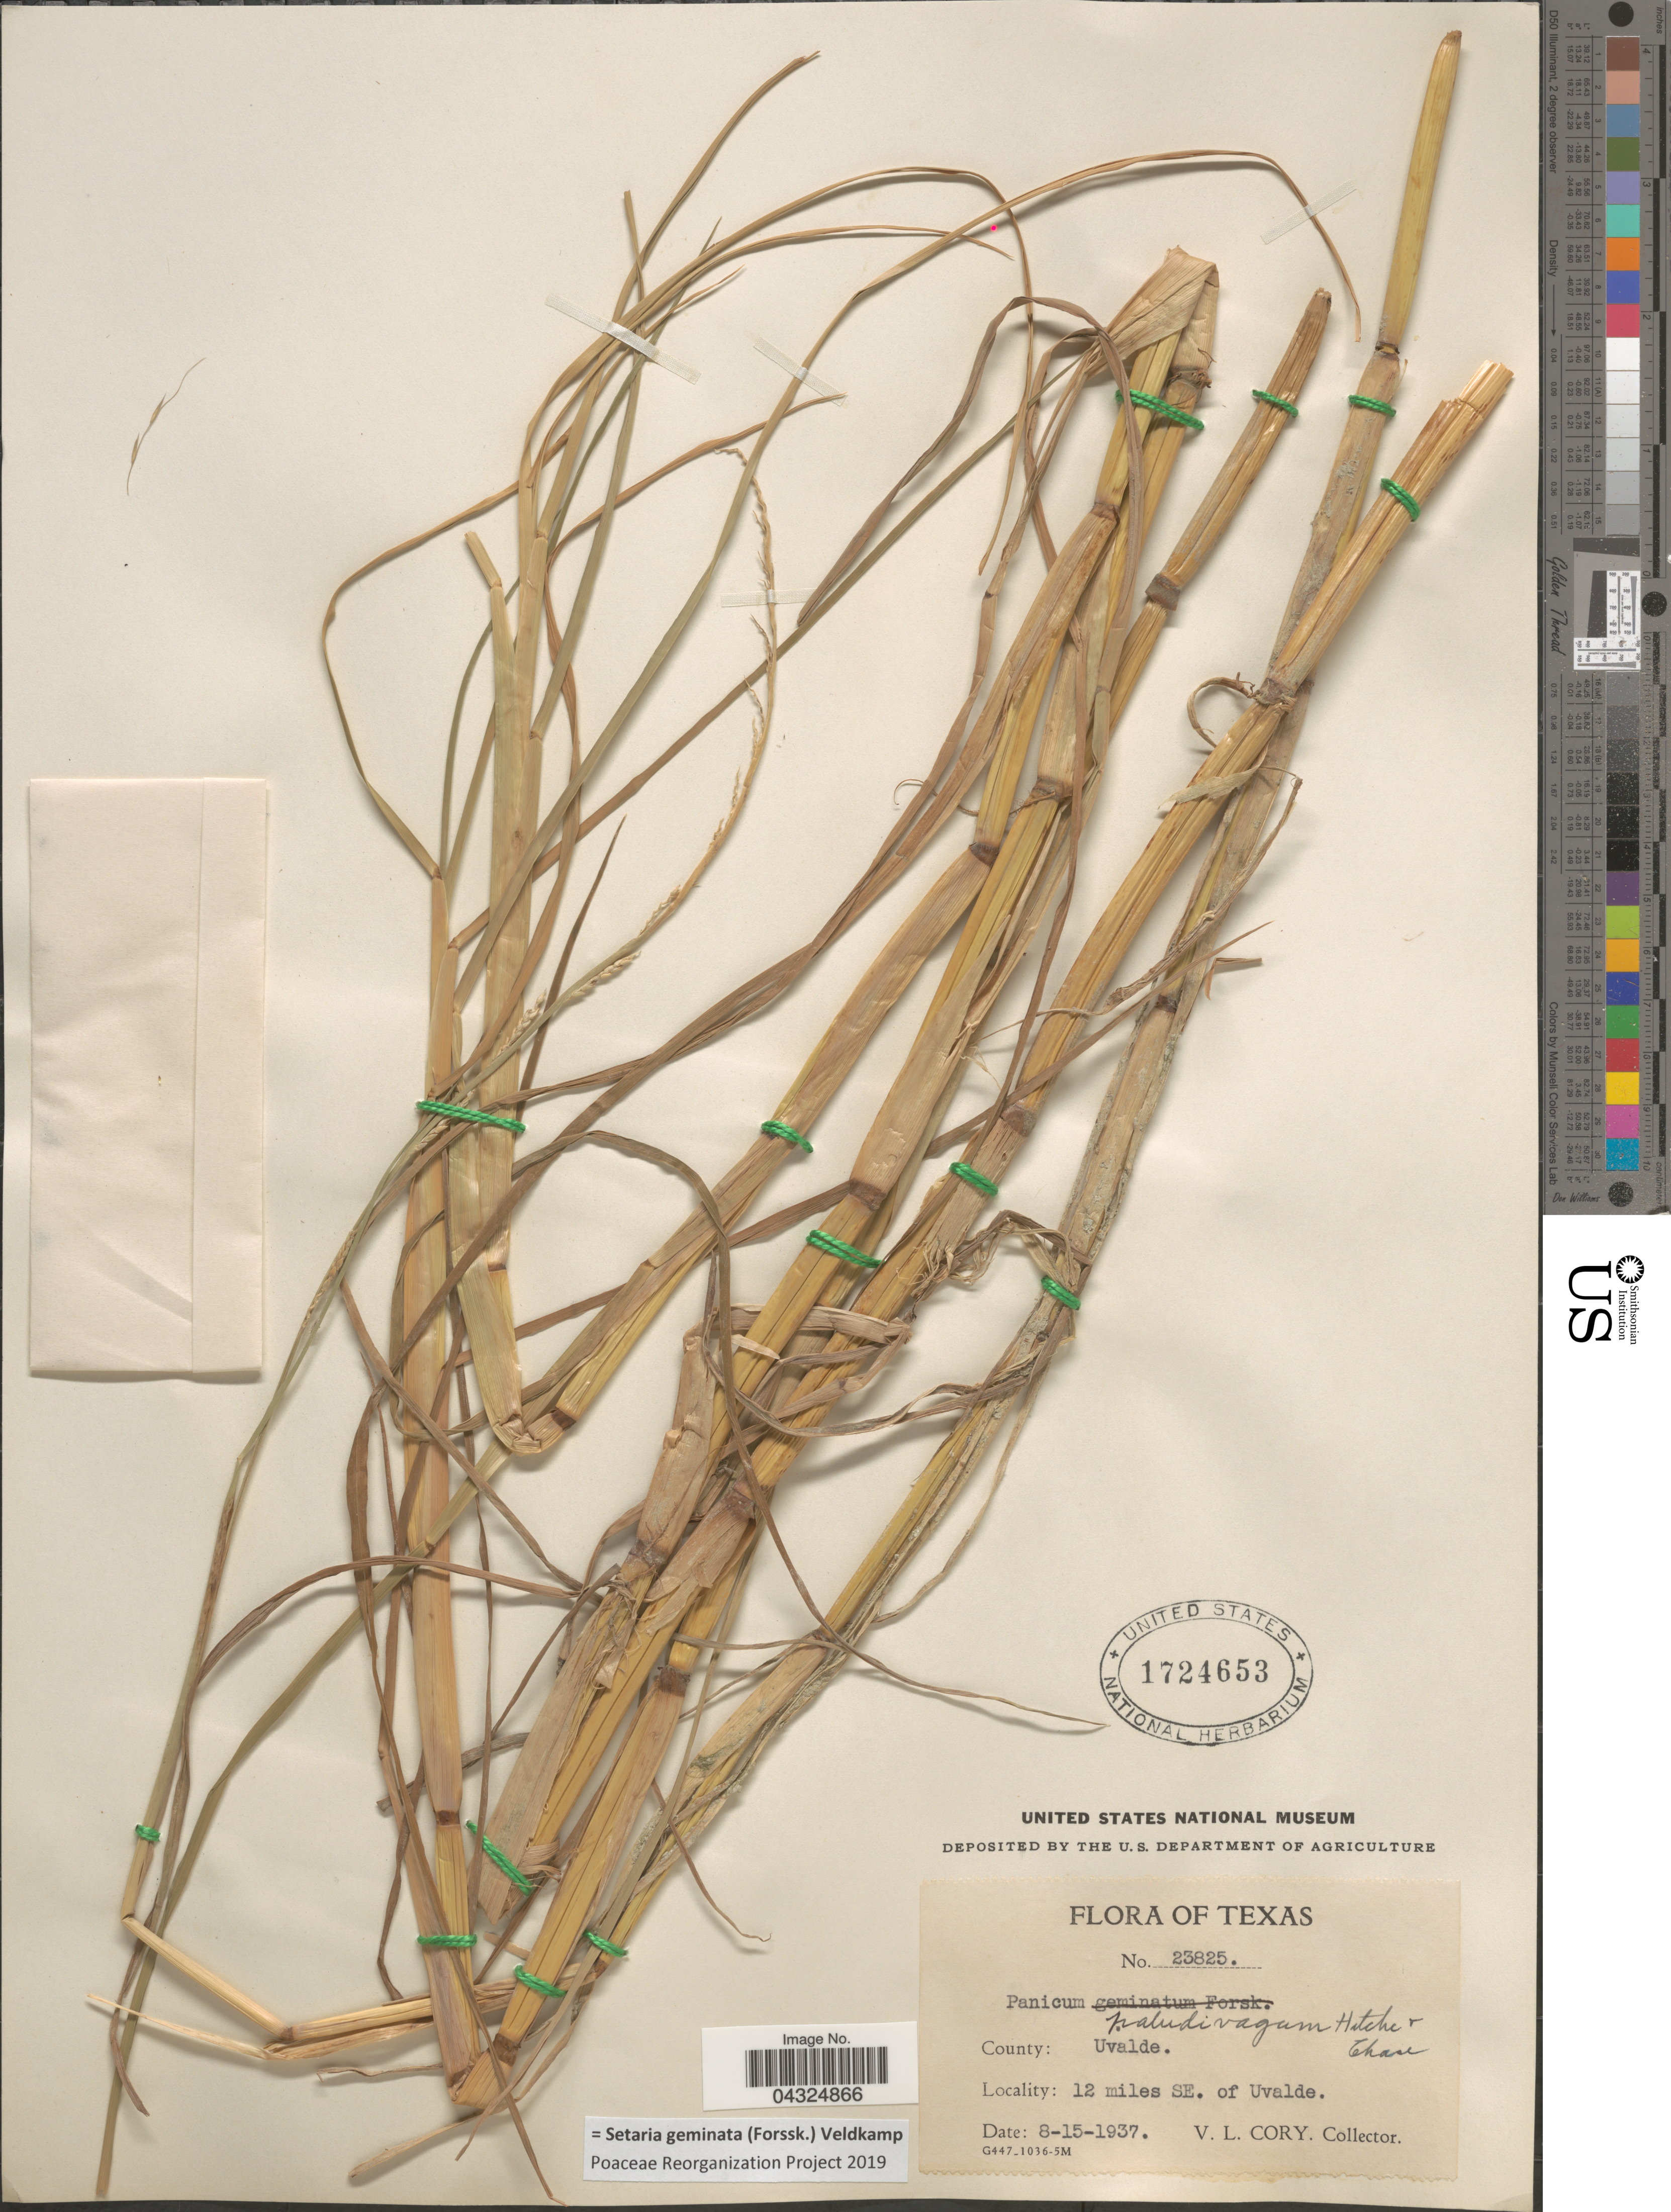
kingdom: Plantae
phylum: Tracheophyta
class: Liliopsida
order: Poales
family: Poaceae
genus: Setaria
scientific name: Setaria geminata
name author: (Forssk.) Veldkamp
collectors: V. Cory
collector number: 23825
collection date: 1937-08-15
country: United States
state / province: Texas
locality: County: Uvalde. 12 miles SE. of Uvalde.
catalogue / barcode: US 1724653